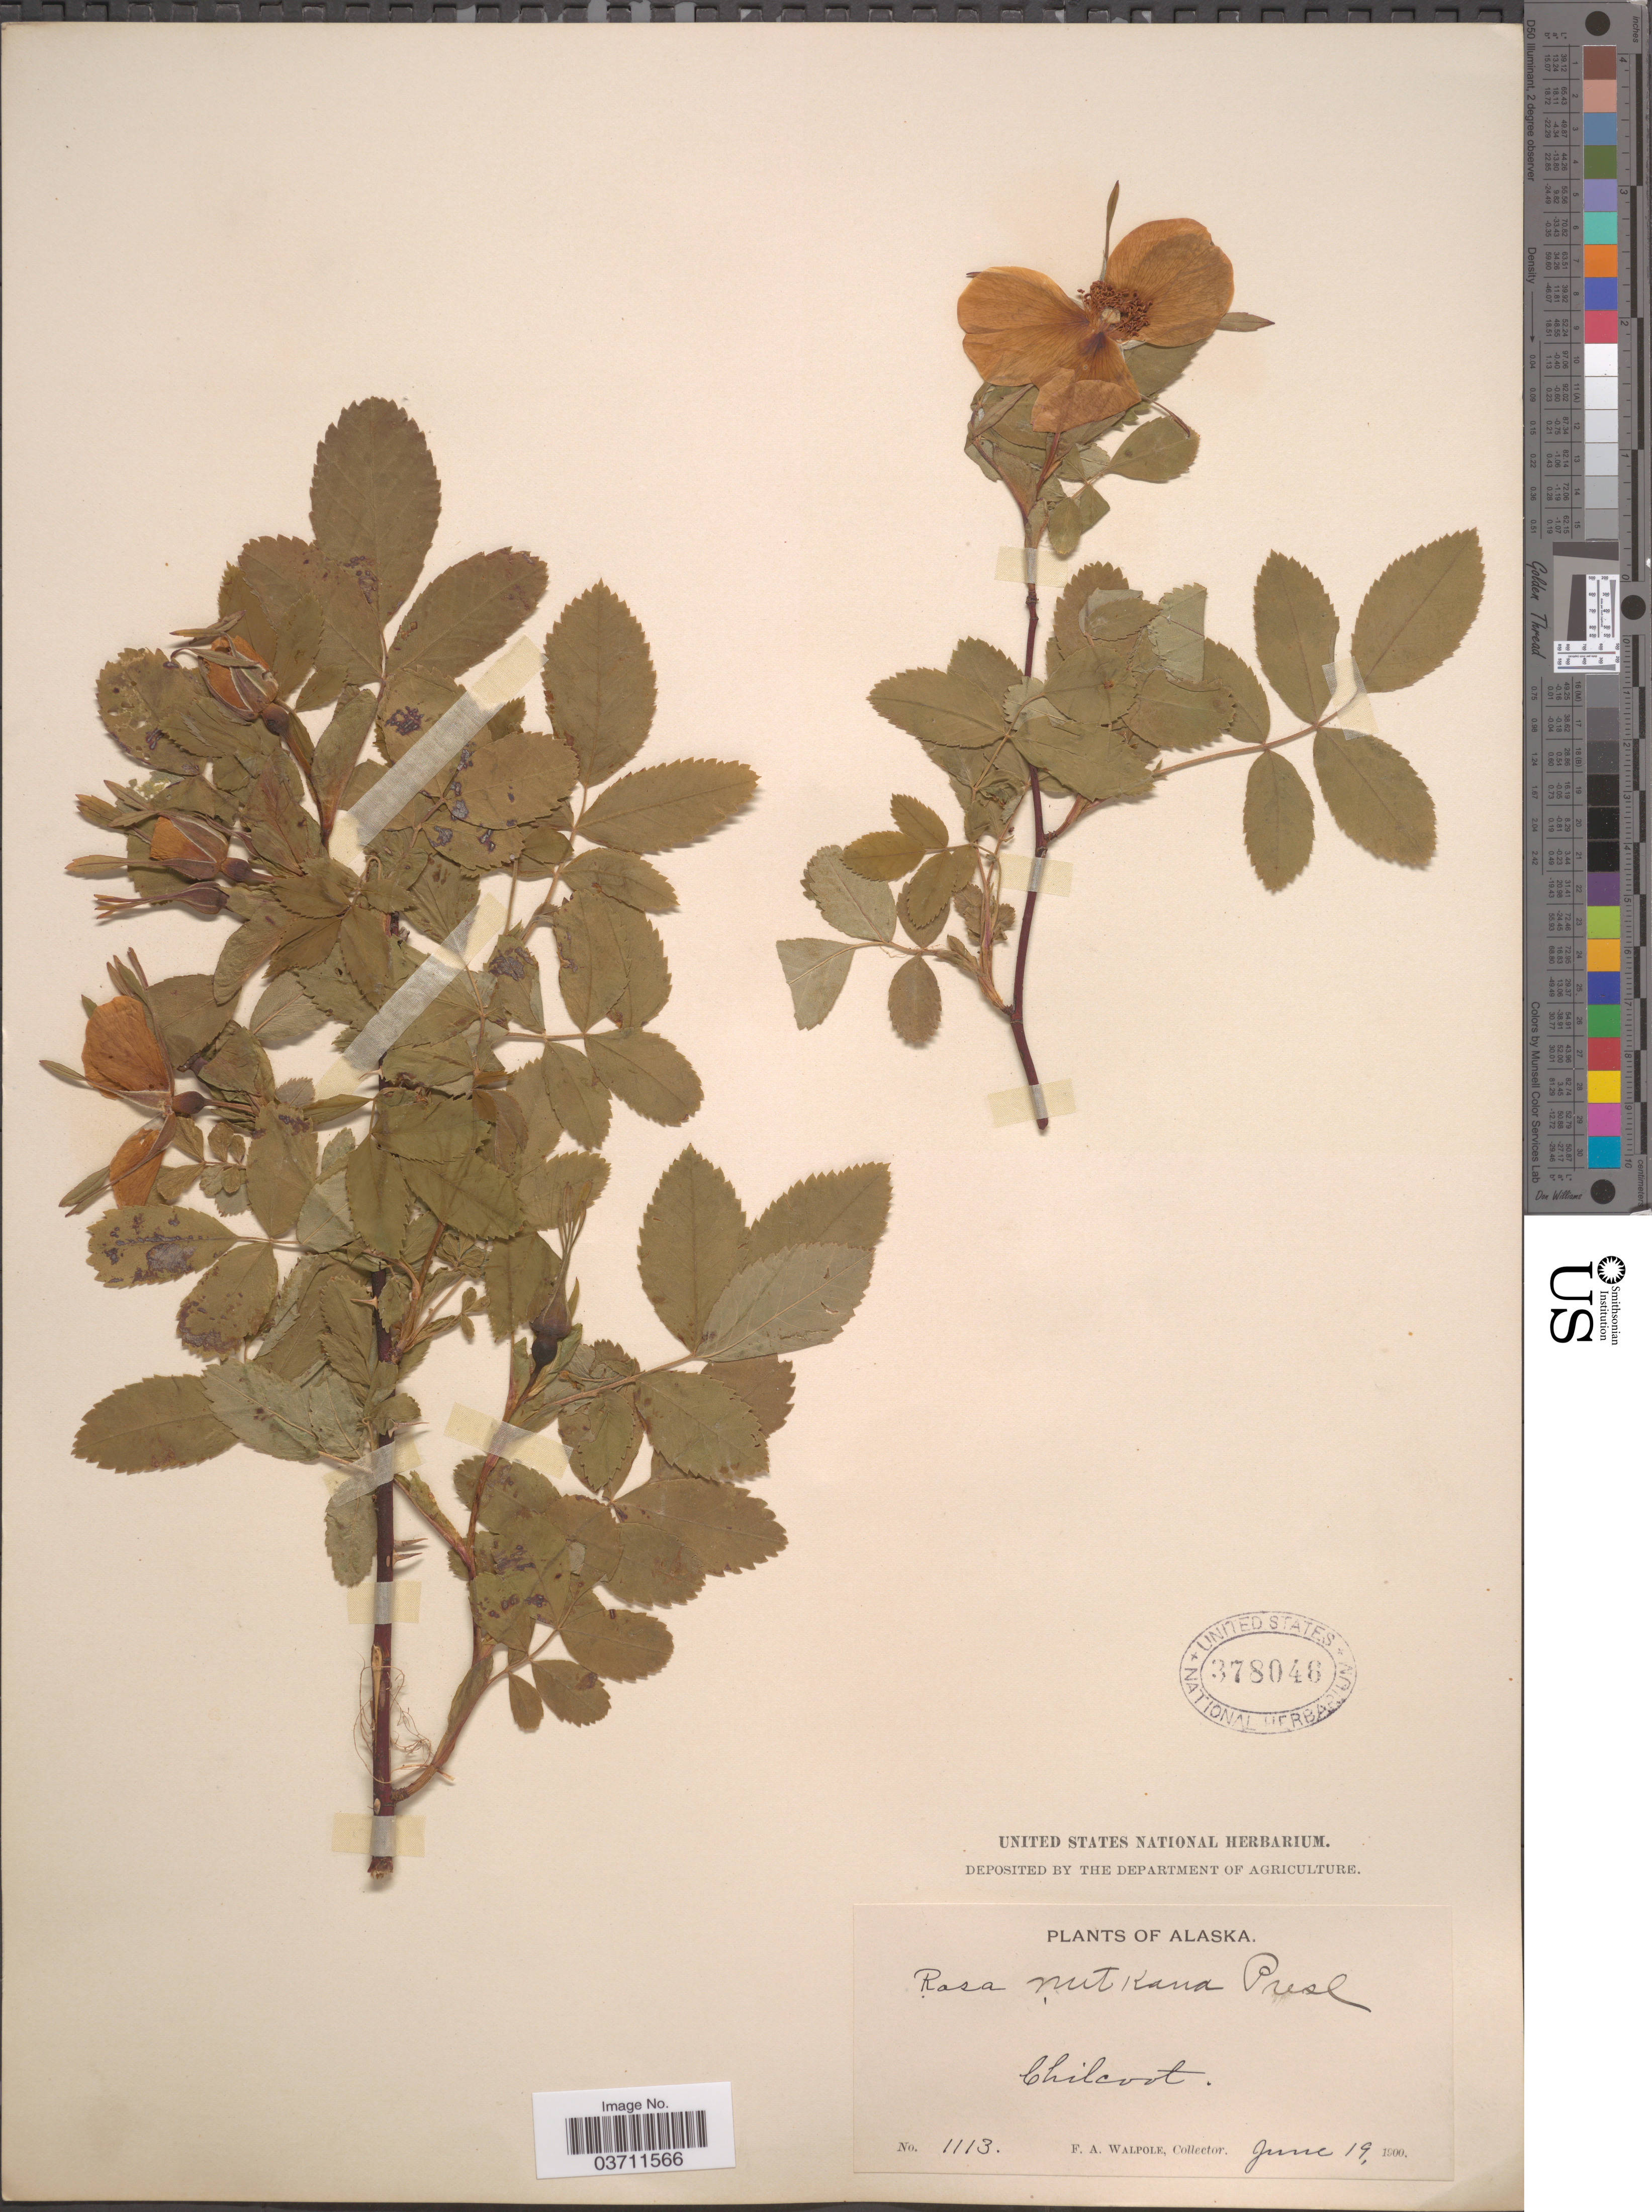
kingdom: Plantae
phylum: Tracheophyta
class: Magnoliopsida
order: Rosales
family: Rosaceae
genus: Rosa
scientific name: Rosa nutkana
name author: C. Presl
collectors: F. Walpole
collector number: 1113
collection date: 1900-06-19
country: United States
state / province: Alaska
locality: Chilcoot.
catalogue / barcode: US 378046